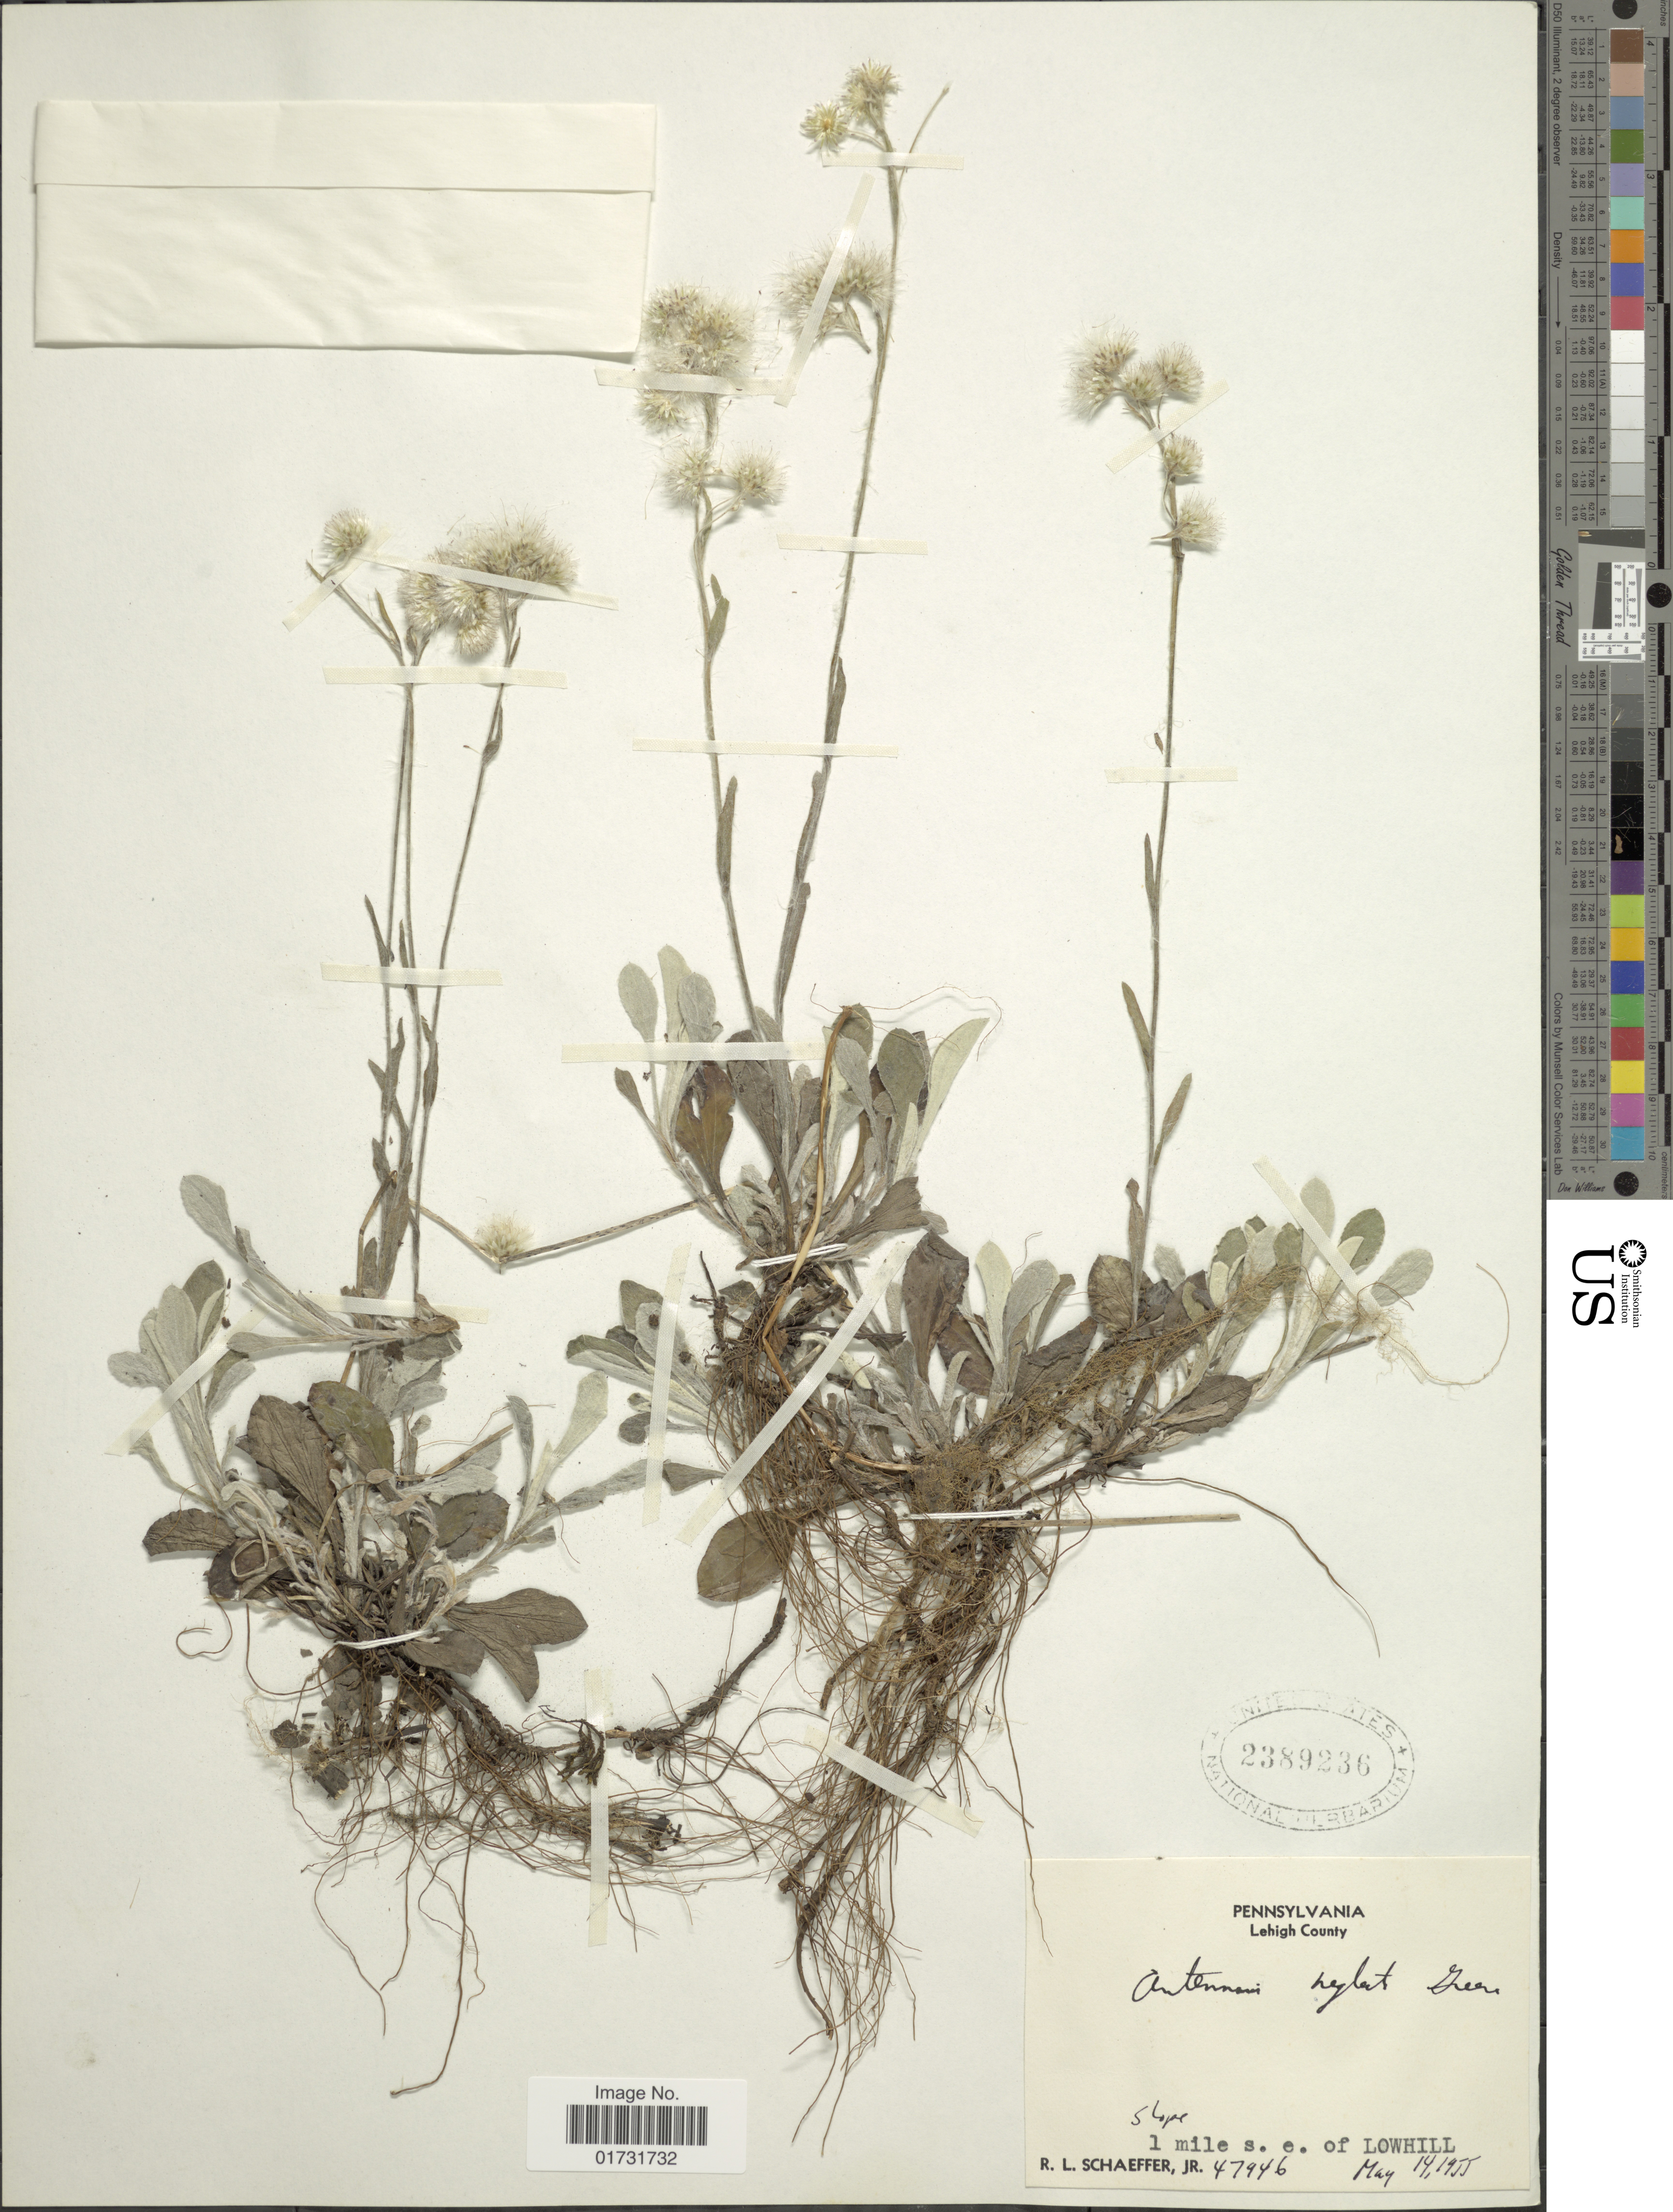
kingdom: Plantae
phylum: Tracheophyta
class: Magnoliopsida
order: Asterales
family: Asteraceae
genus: Antennaria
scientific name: Antennaria neglecta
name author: Greene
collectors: R. L. Schaeffer Jr.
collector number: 47946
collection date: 1955-05-14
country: United States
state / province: Pennsylvania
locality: Lehigh County. 1 mile s. e. of Lowhill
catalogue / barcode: US 2389236